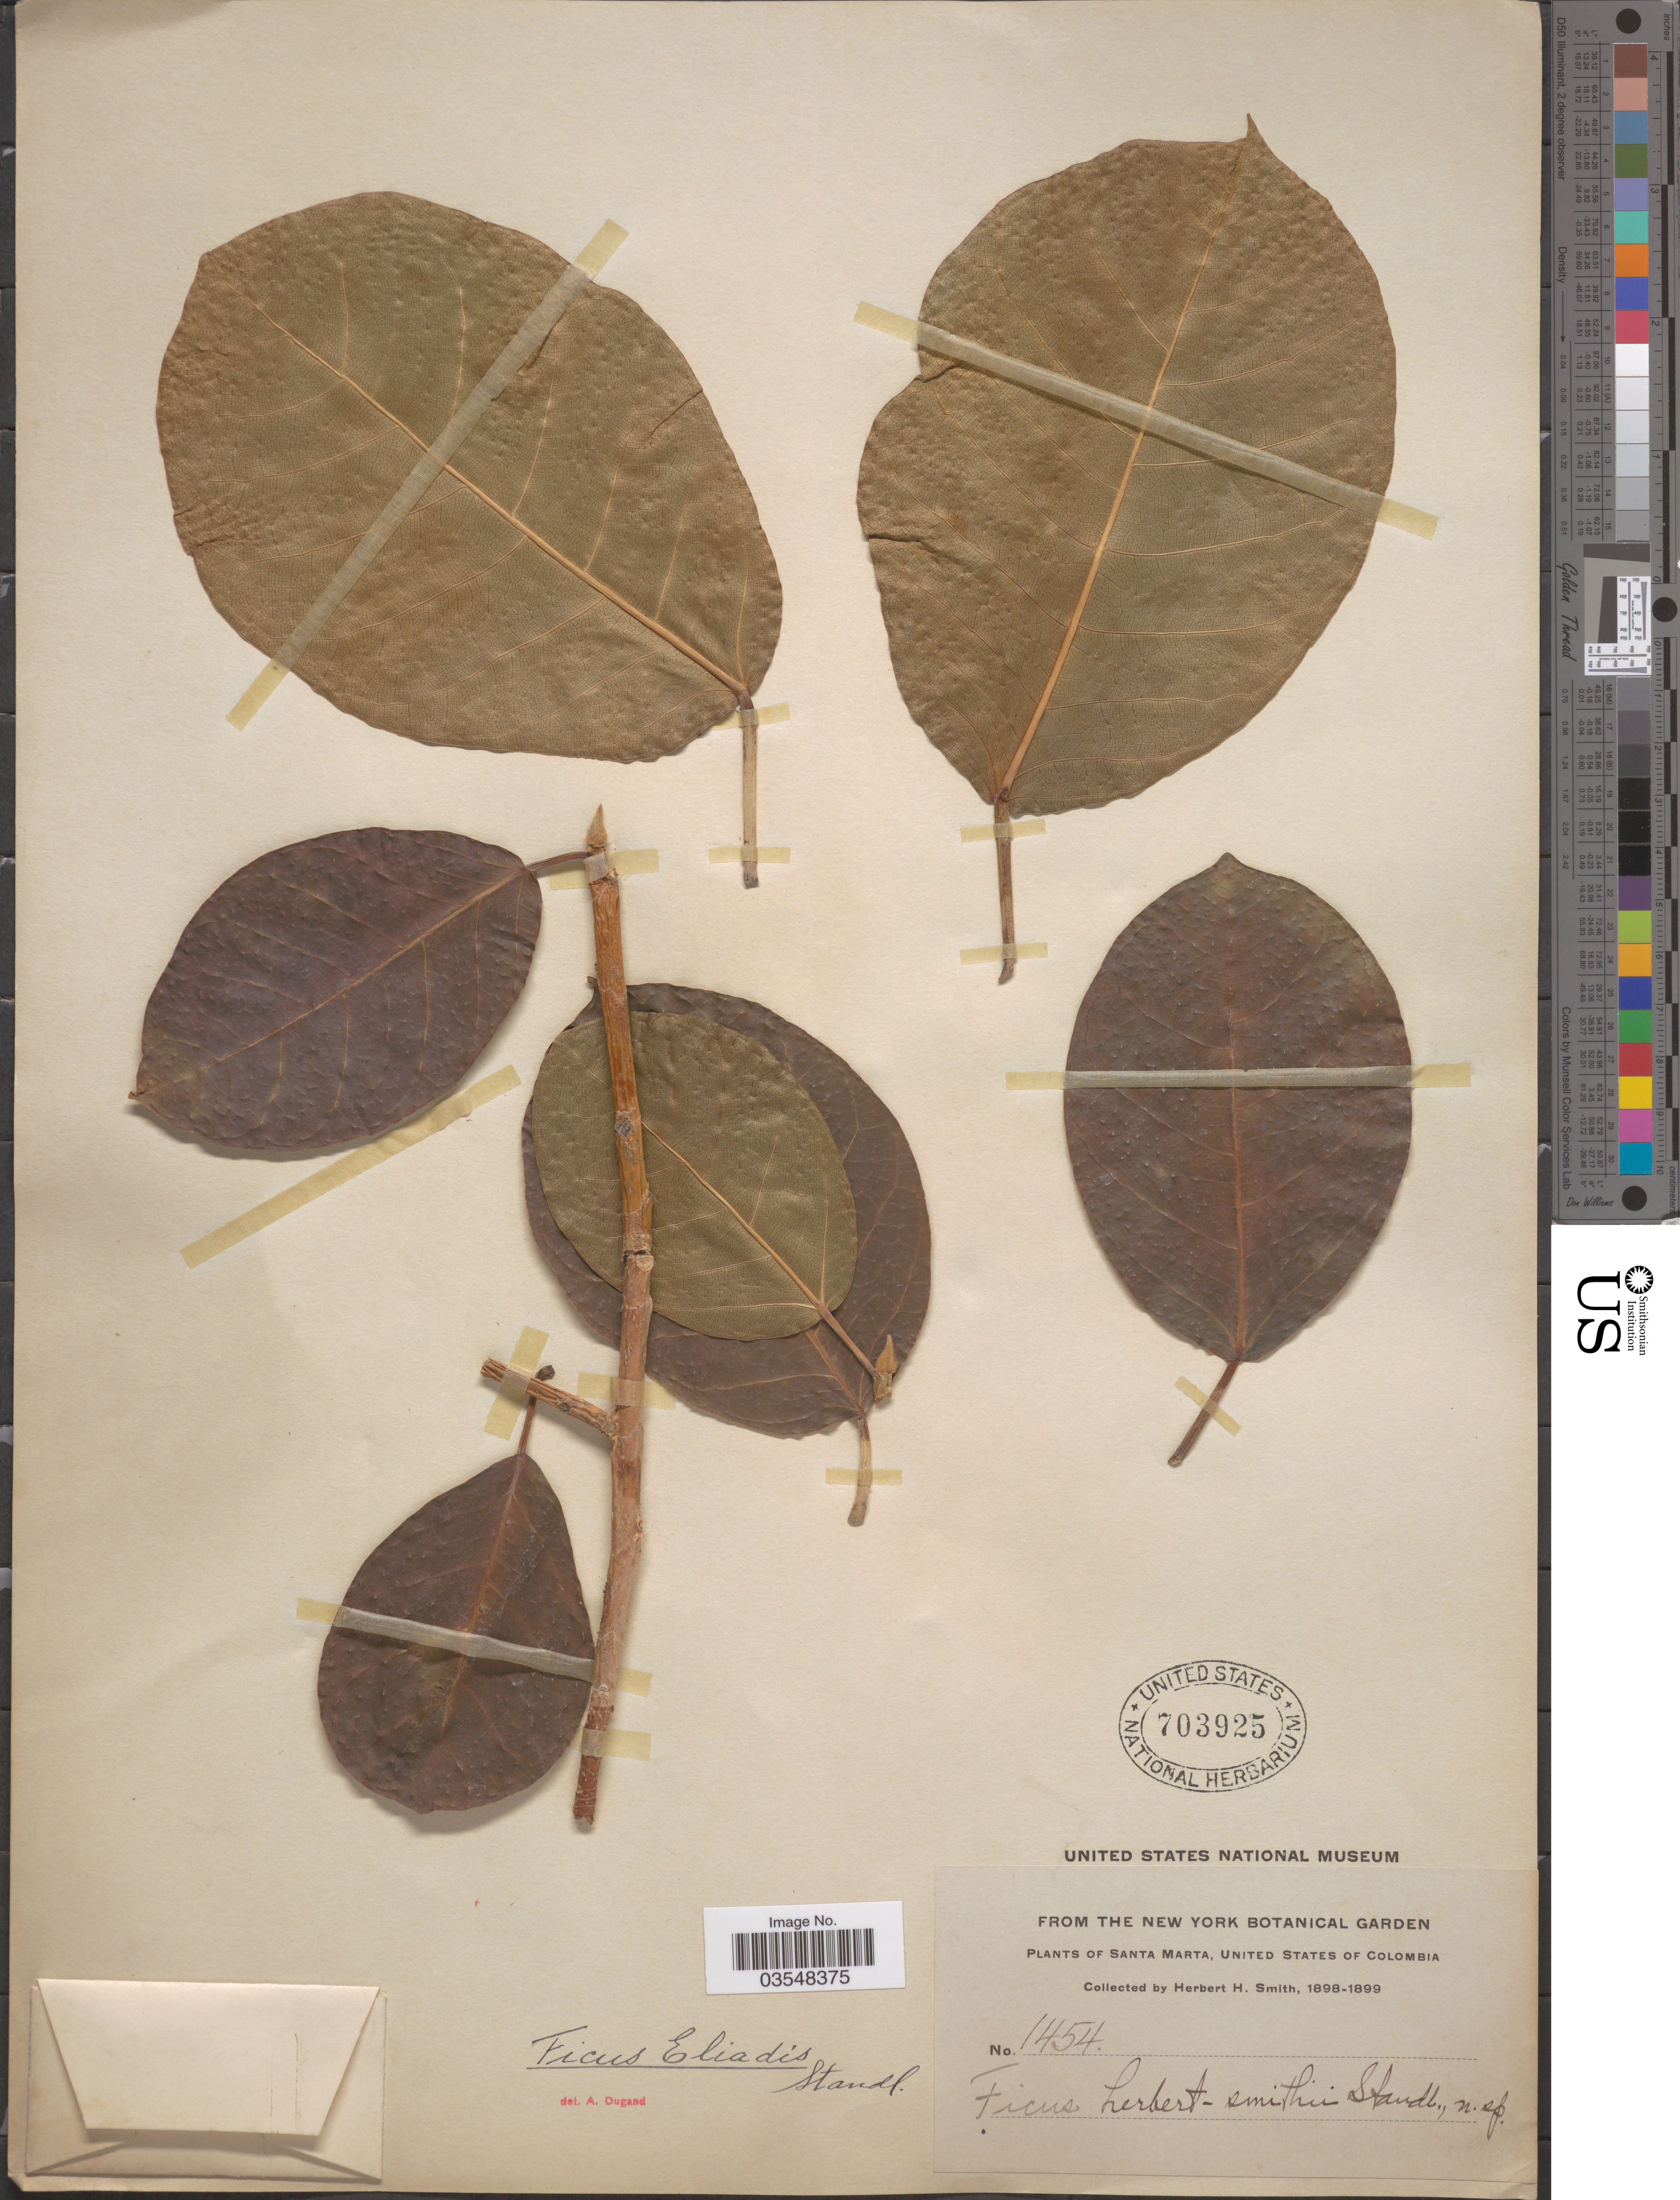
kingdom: Plantae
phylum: Tracheophyta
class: Magnoliopsida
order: Rosales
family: Moraceae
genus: Ficus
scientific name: Ficus eliadis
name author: Standl.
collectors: Herbert H. Smith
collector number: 1454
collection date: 1898/1899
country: Colombia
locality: Santa Marta, United States of Colombia.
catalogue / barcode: US 703925